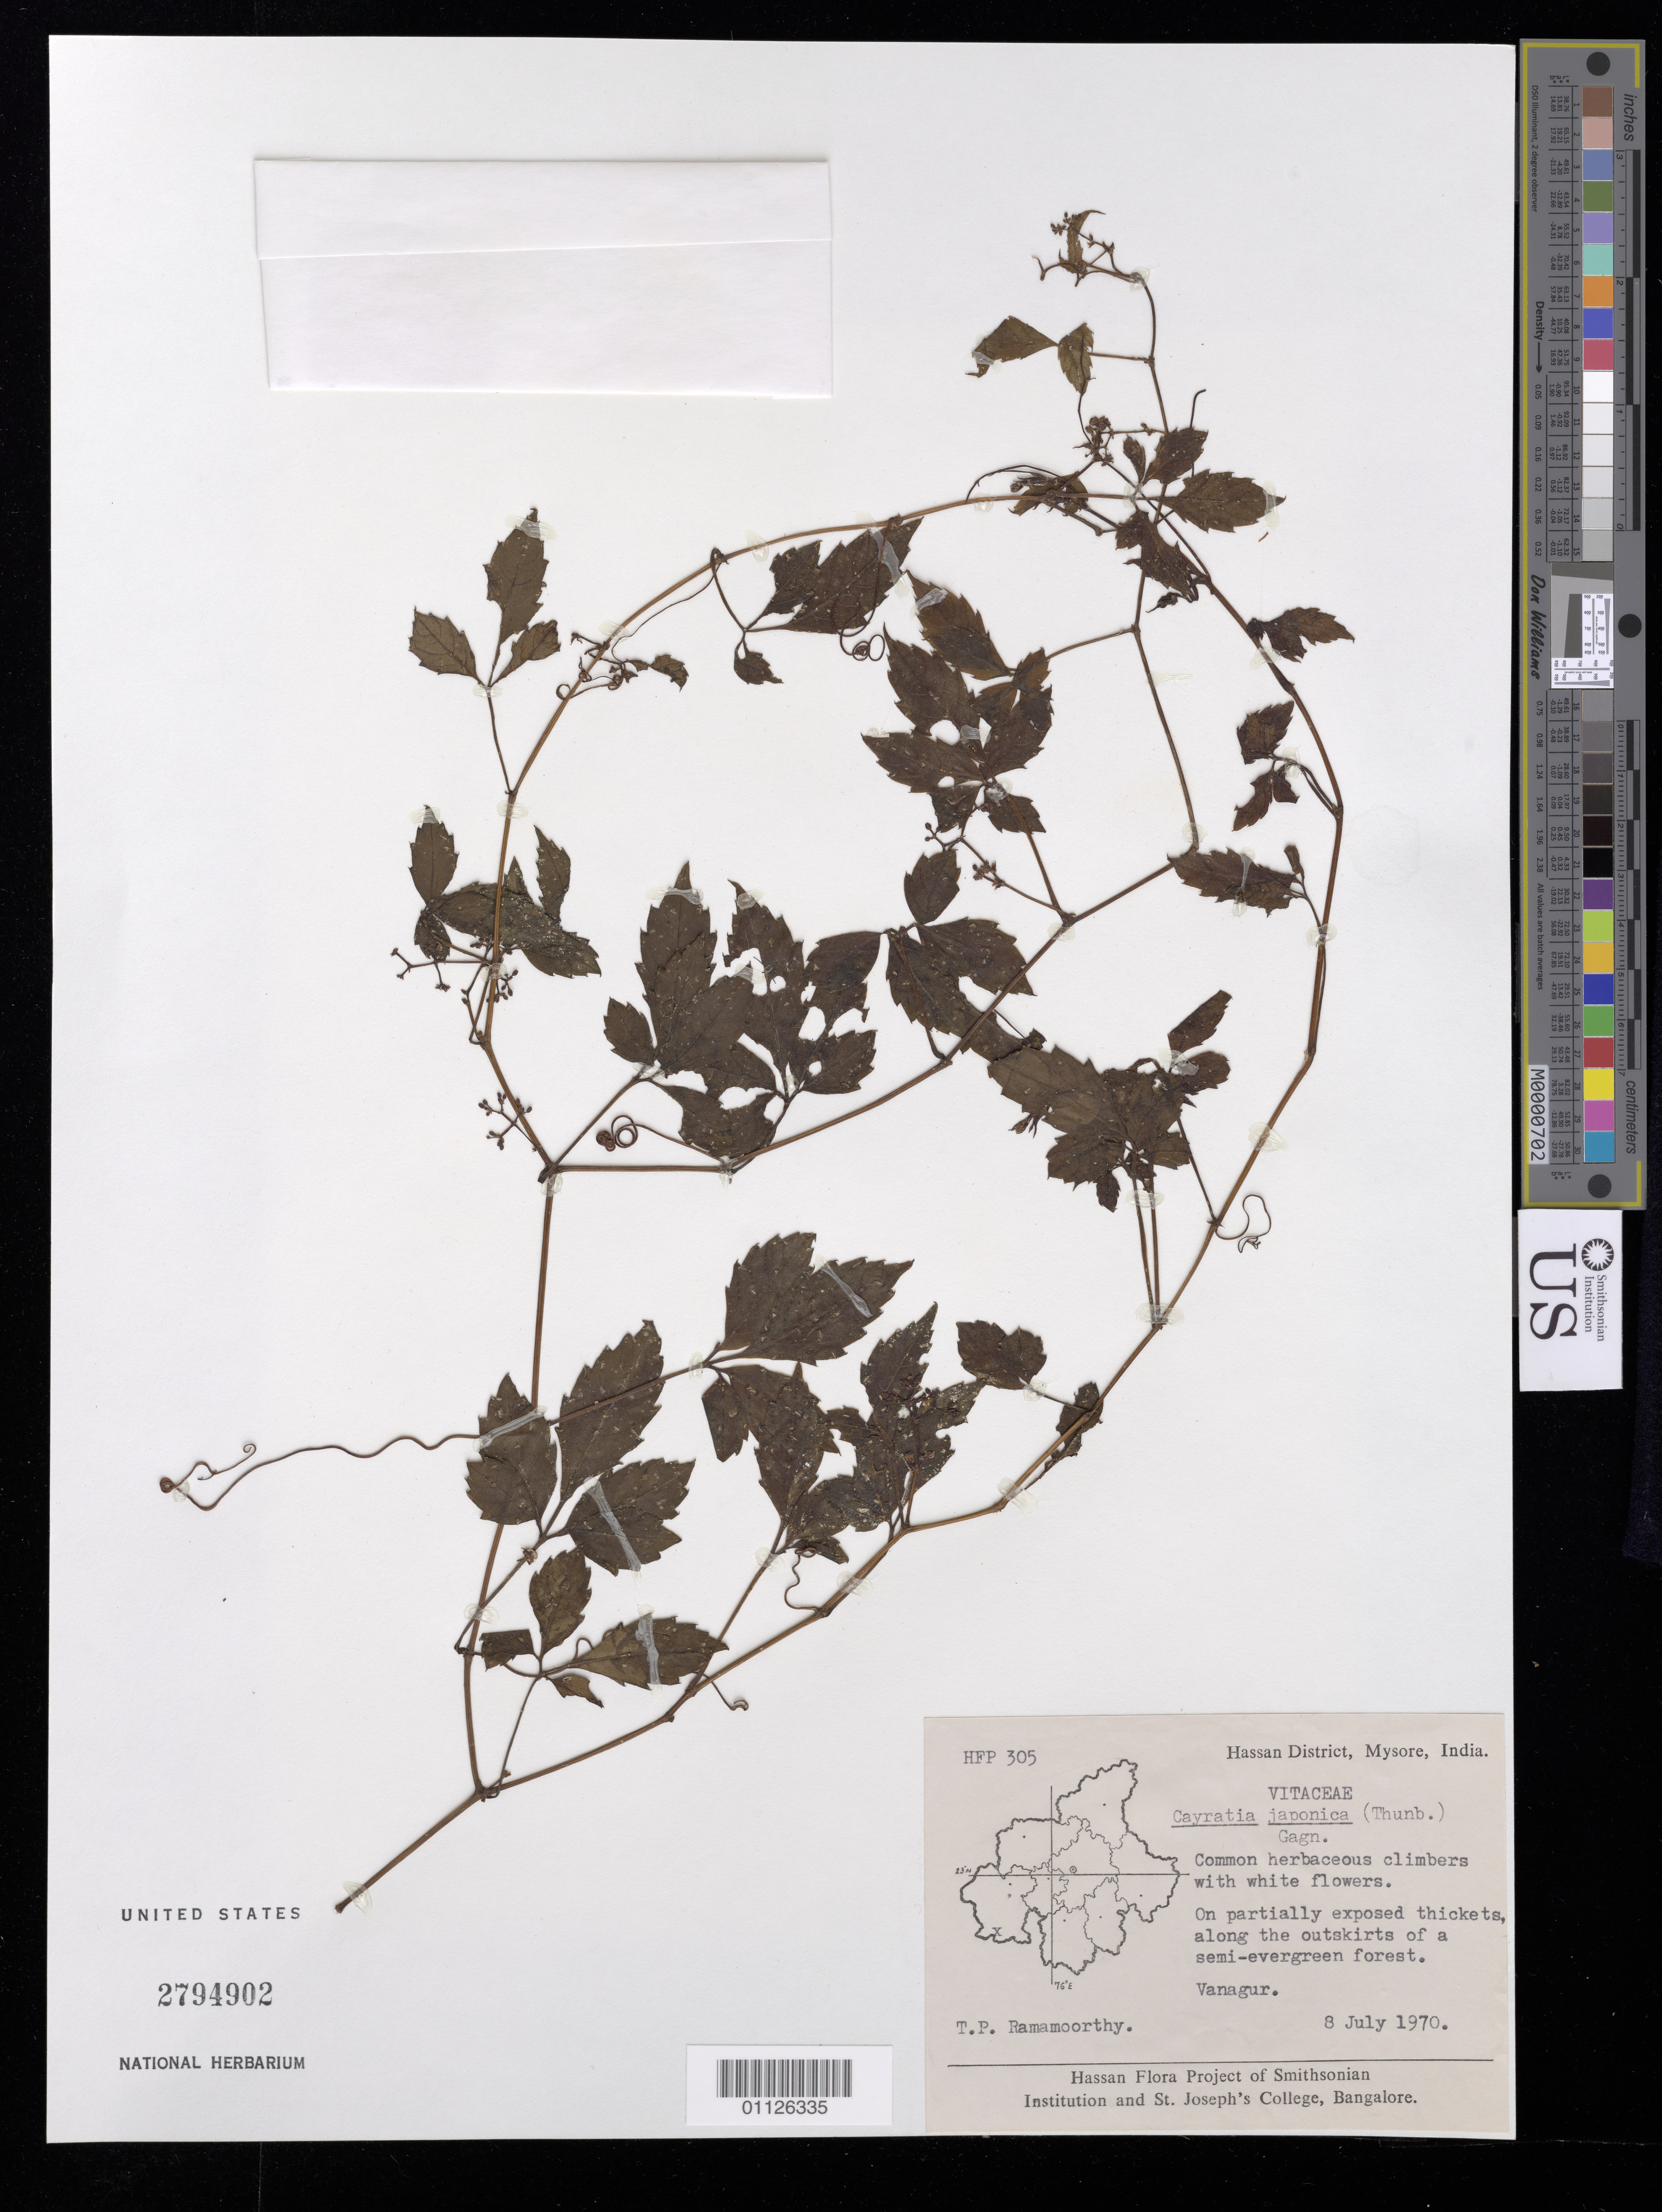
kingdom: Plantae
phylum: Tracheophyta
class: Magnoliopsida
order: Vitales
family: Vitaceae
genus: Cayratia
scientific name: Cayratia japonica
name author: (Thunb.) Gagnep.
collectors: T. P. Ramamoorthy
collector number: HFP 305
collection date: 1970-07-08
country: India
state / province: Karnataka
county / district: Mysore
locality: Vanagur.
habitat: On partially exposed thickets, along the outskirts of a semi-evergreen forest. Common herbaceous climbers.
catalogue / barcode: US 2794902